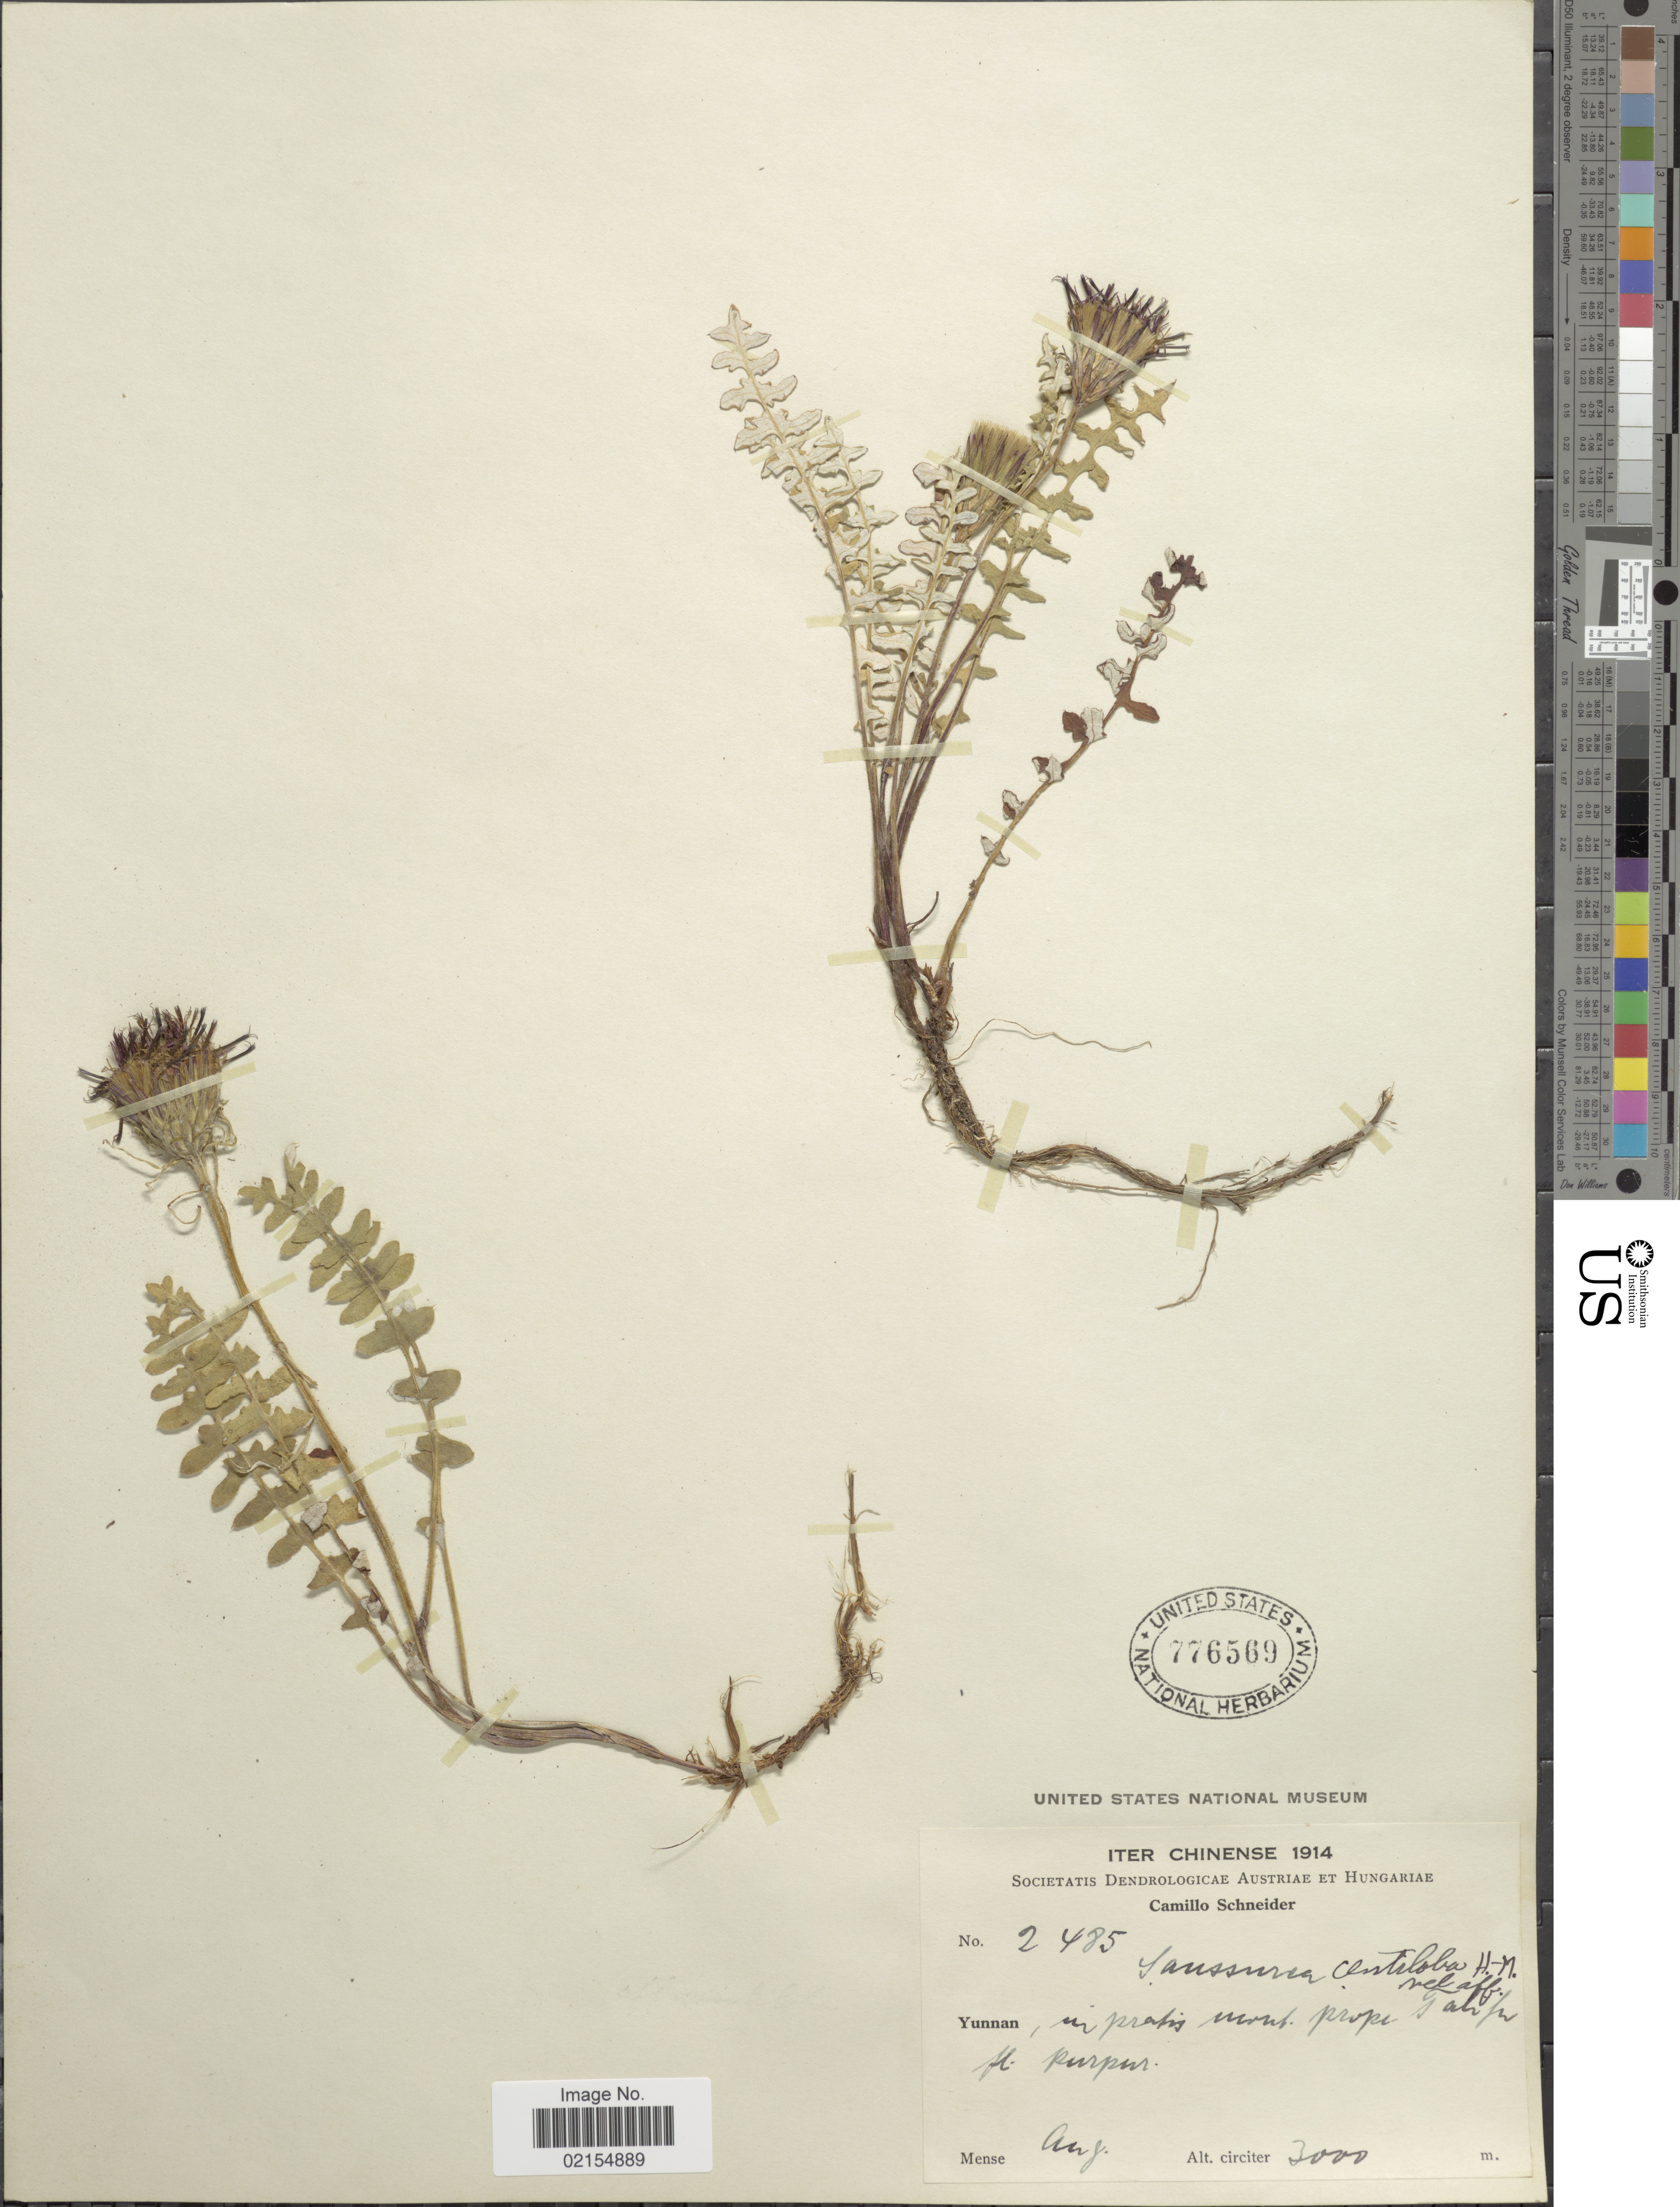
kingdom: Plantae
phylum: Tracheophyta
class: Magnoliopsida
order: Asterales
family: Asteraceae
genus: Saussurea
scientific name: Saussurea polypodioides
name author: J. Anthony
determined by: Chen, Yousheng S.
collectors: C. K. Schneider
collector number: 2485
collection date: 1914-08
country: China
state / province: Yunnan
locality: Iter Chinense, Yunnan, in pratis mont. prope fl. purpur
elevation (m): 3000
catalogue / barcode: US 776569